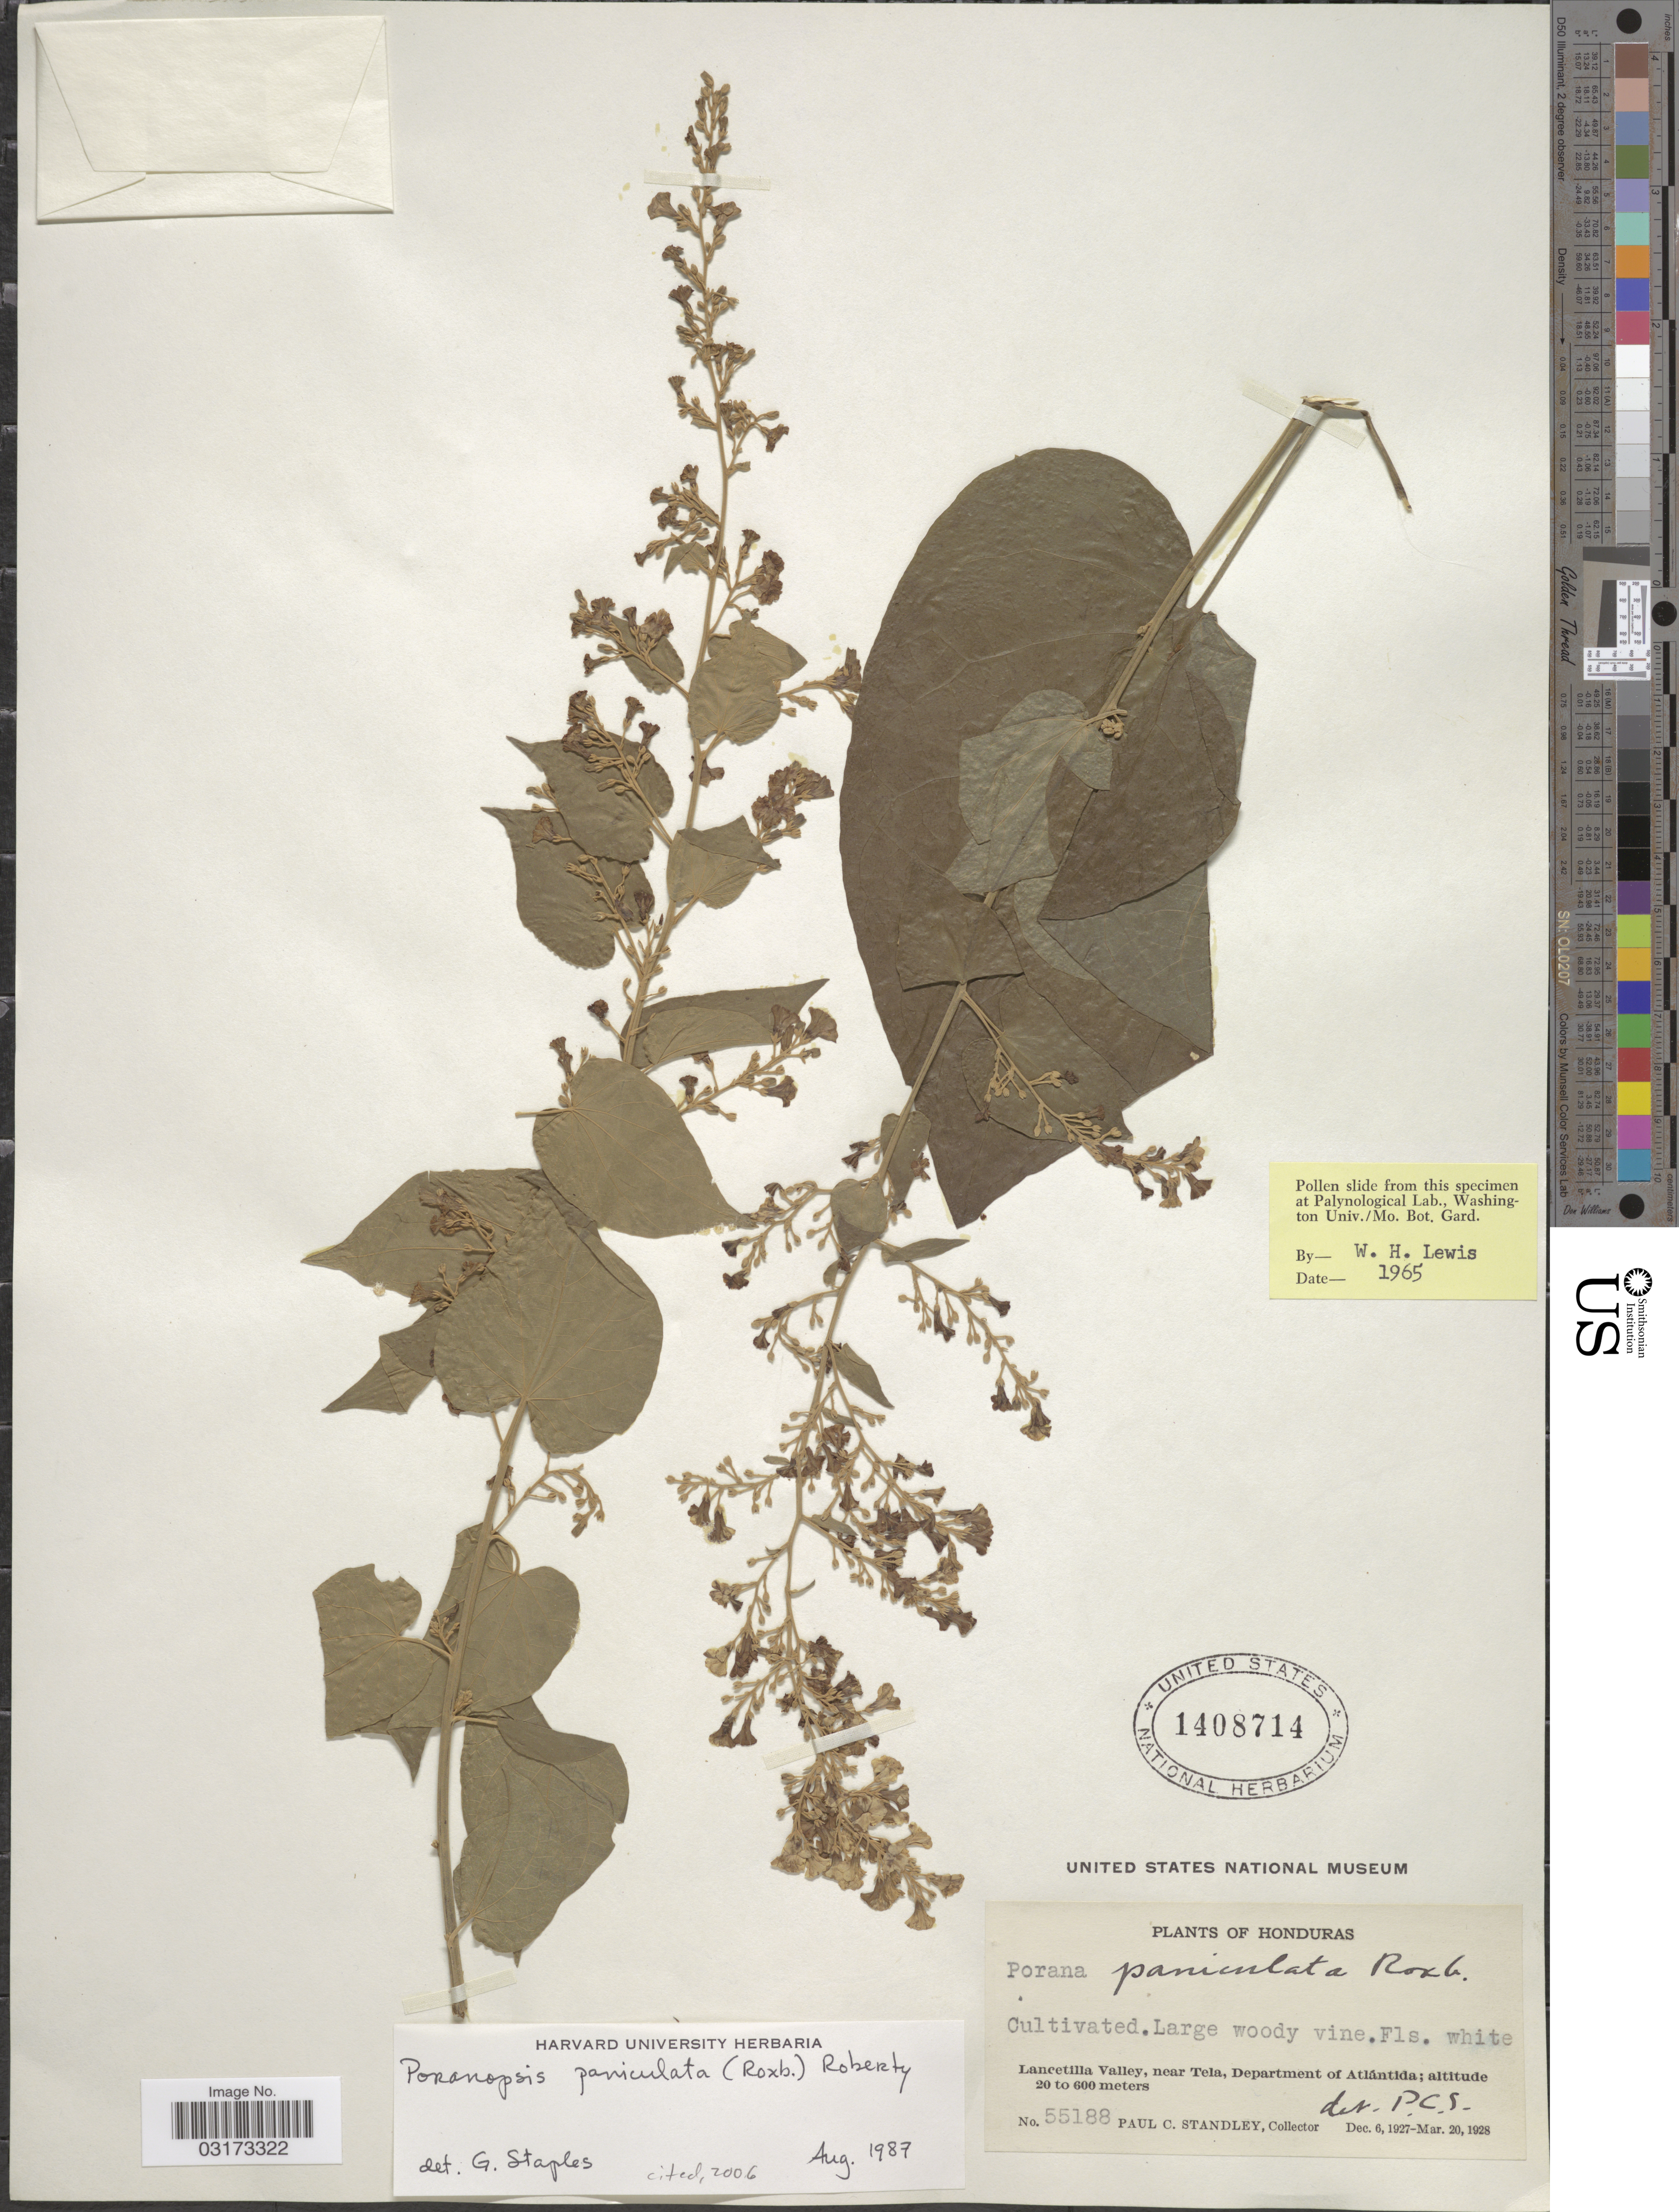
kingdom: Plantae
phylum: Tracheophyta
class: Magnoliopsida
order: Solanales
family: Convolvulaceae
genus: Poranopsis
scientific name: Poranopsis paniculata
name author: (Roxb.) Roberty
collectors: P. C. Standley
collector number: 55188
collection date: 1927-12-06/1928-03-20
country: Honduras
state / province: Atlántida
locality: Lancetilla Valley, near Tela, Department of Atlántida.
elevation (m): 20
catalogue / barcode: US 1408714